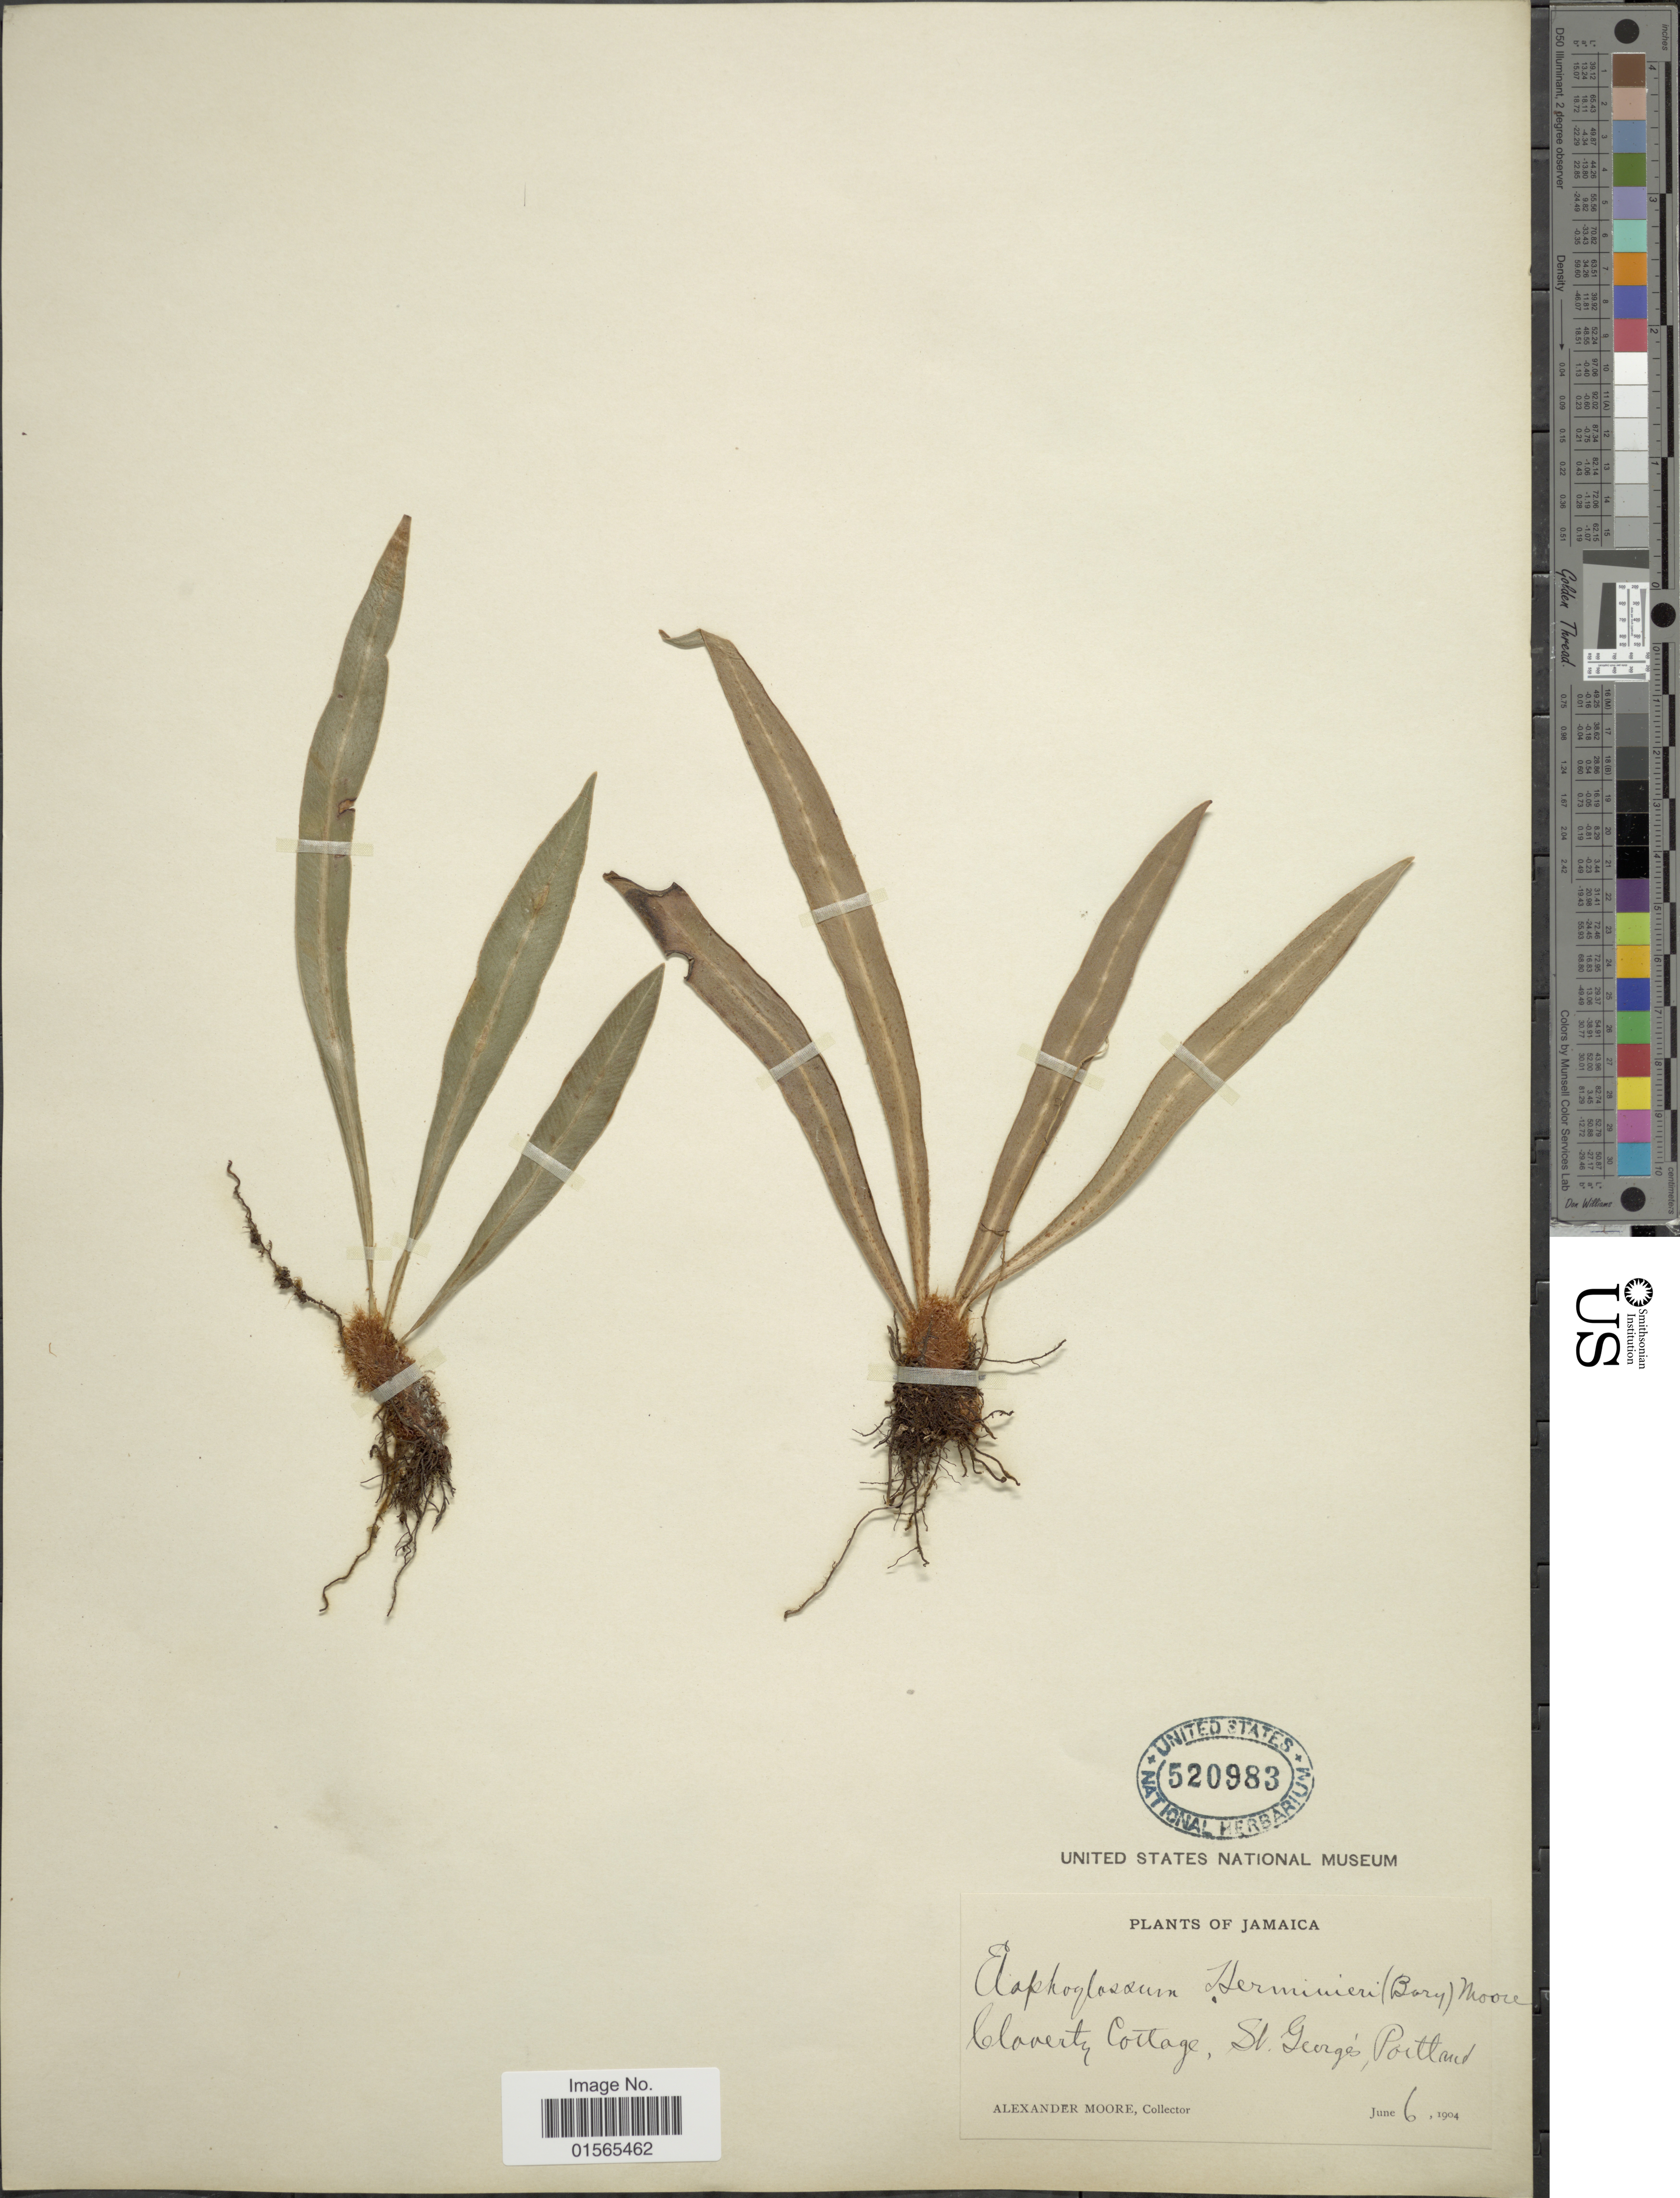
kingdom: Plantae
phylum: Tracheophyta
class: Polypodiopsida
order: Polypodiales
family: Dryopteridaceae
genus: Elaphoglossum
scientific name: Elaphoglossum herminieri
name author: (Bory & Fée) T. Moore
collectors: A. Moore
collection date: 1904-06-06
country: Jamaica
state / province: Portland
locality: Clovert Cottage, St. Georges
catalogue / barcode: US 520983